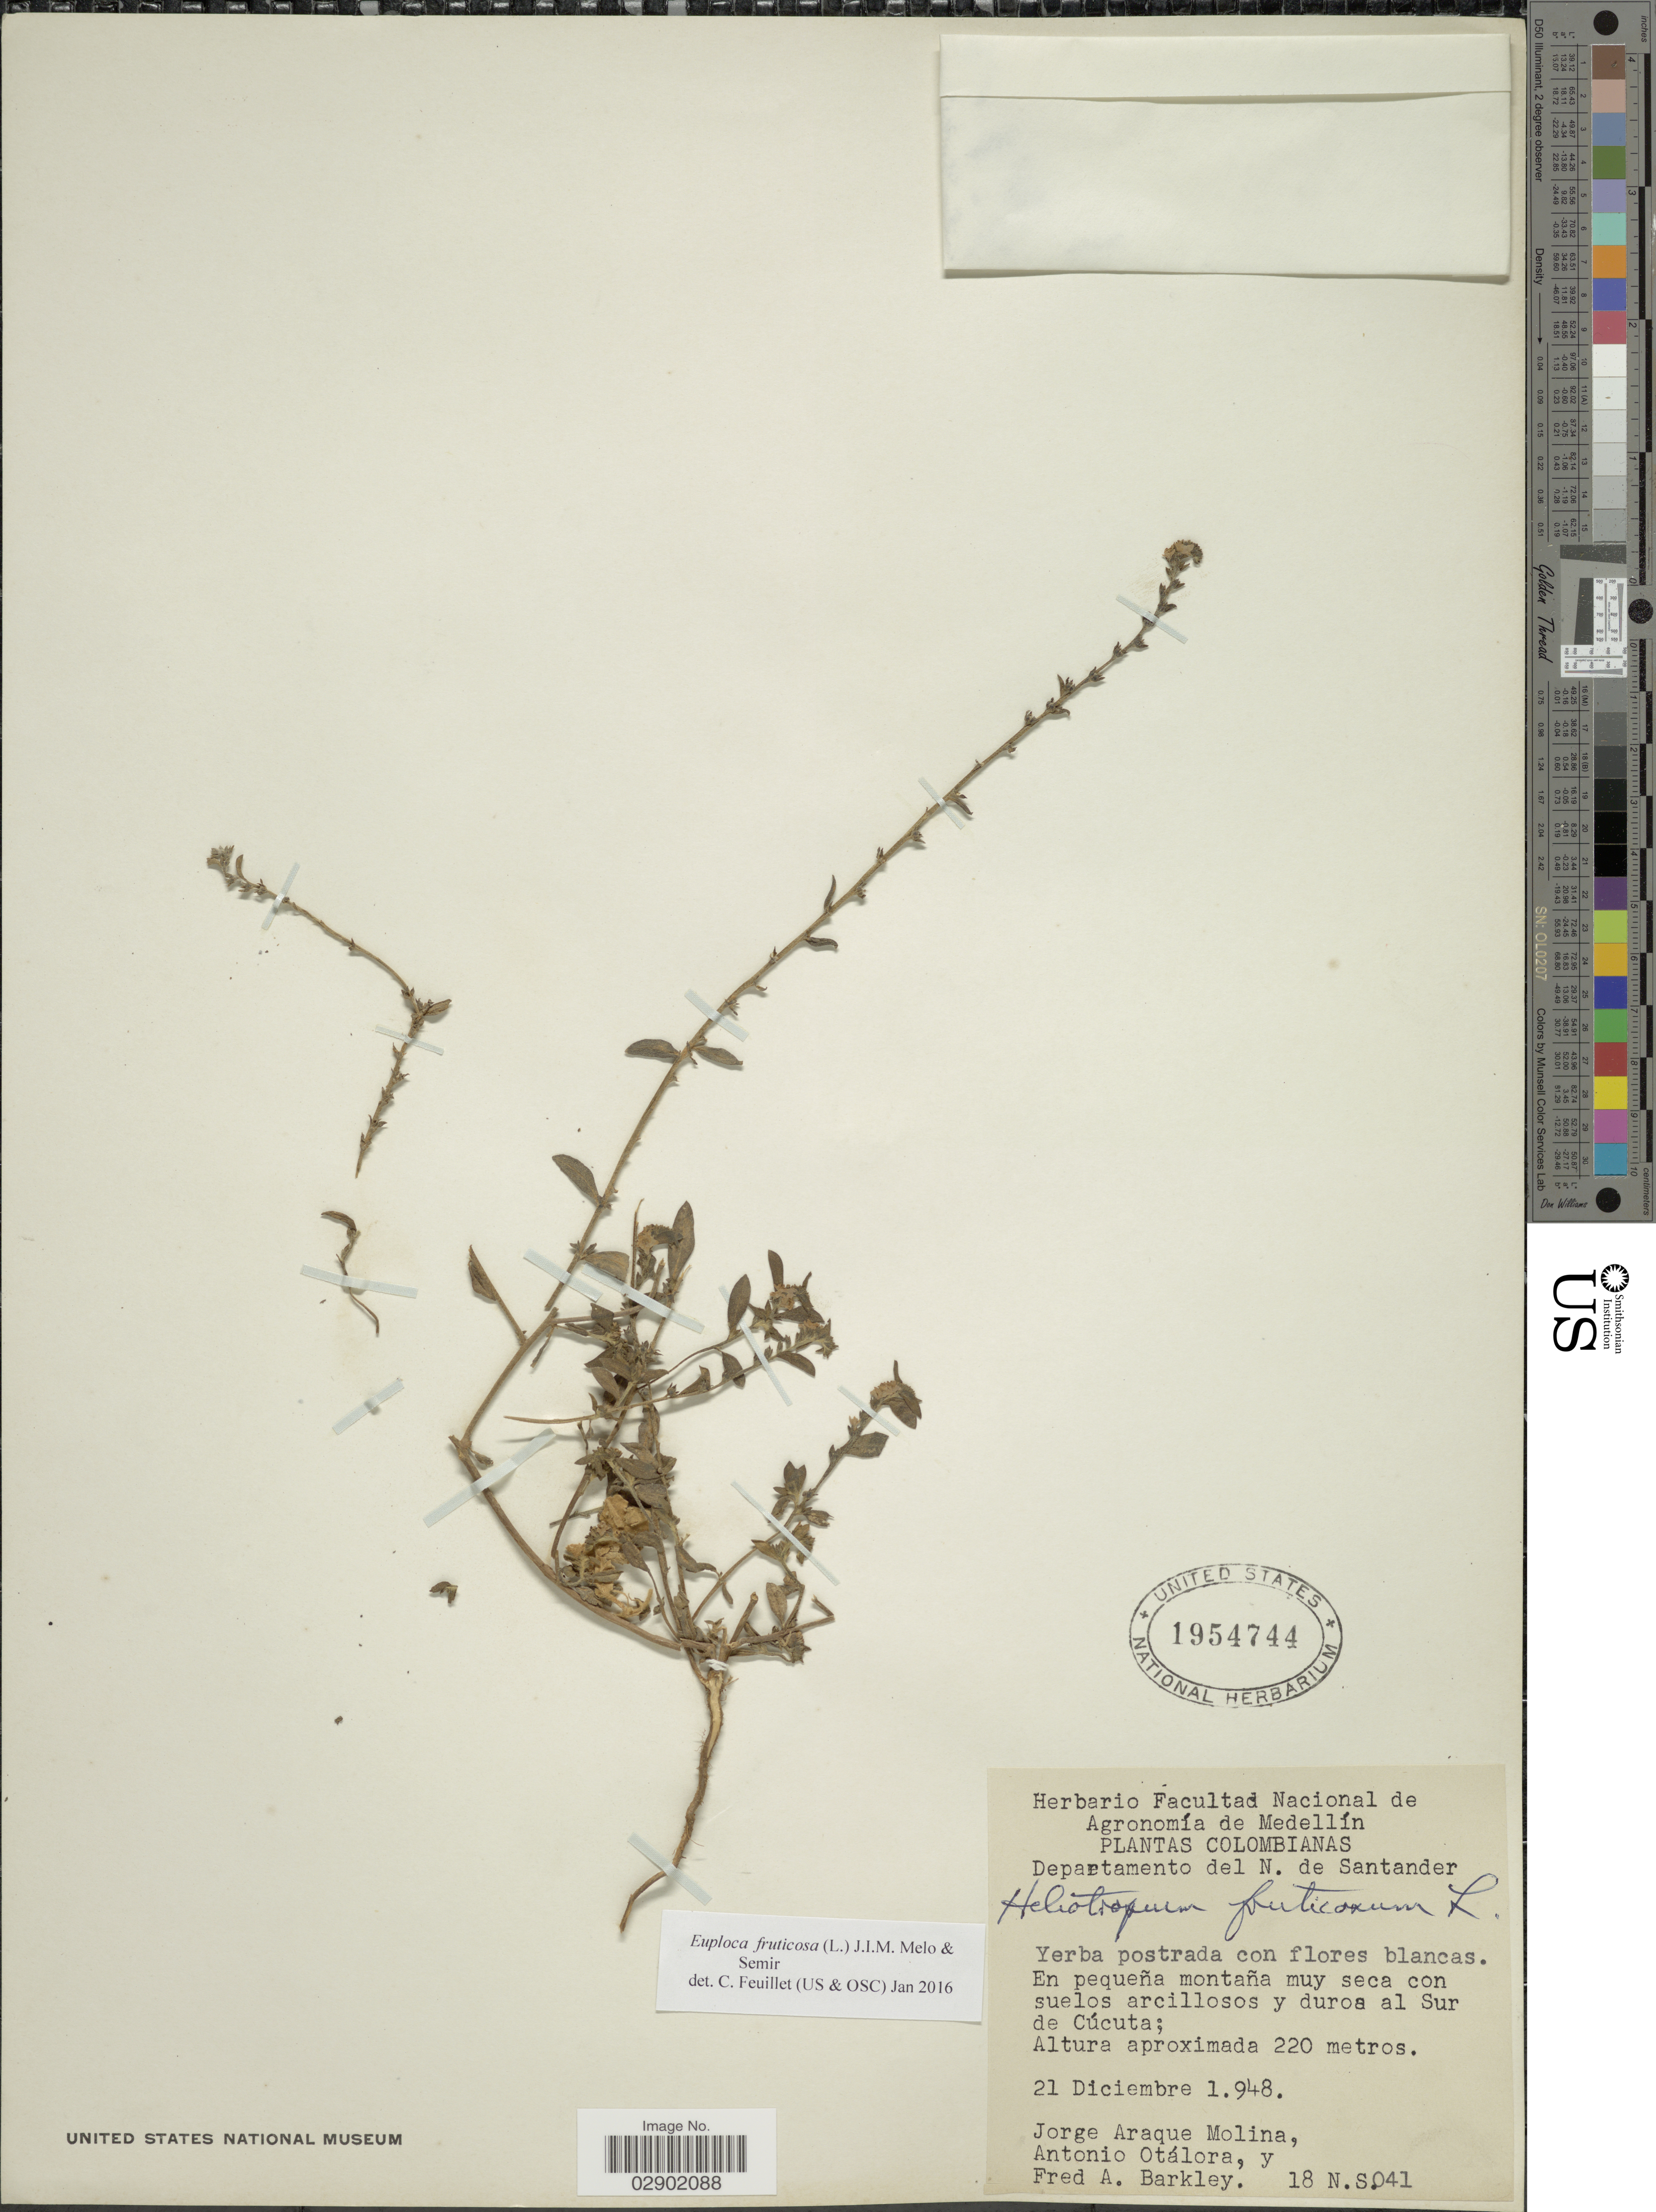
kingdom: Plantae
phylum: Tracheophyta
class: Magnoliopsida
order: Boraginales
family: Heliotropiaceae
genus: Euploca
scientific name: Euploca fruticosa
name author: (L.) J.I.M. Melo & Semir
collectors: J. A. Molina, A. Otálora & F. A. Barkley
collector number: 18 N.S.041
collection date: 1948-12-21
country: Colombia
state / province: Norte de Santander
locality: Departamento del N. de Santander. En pequeña montaña muy seca con suelos arcillosos y duroa al Sur de Cucuta.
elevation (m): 220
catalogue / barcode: US 1954744